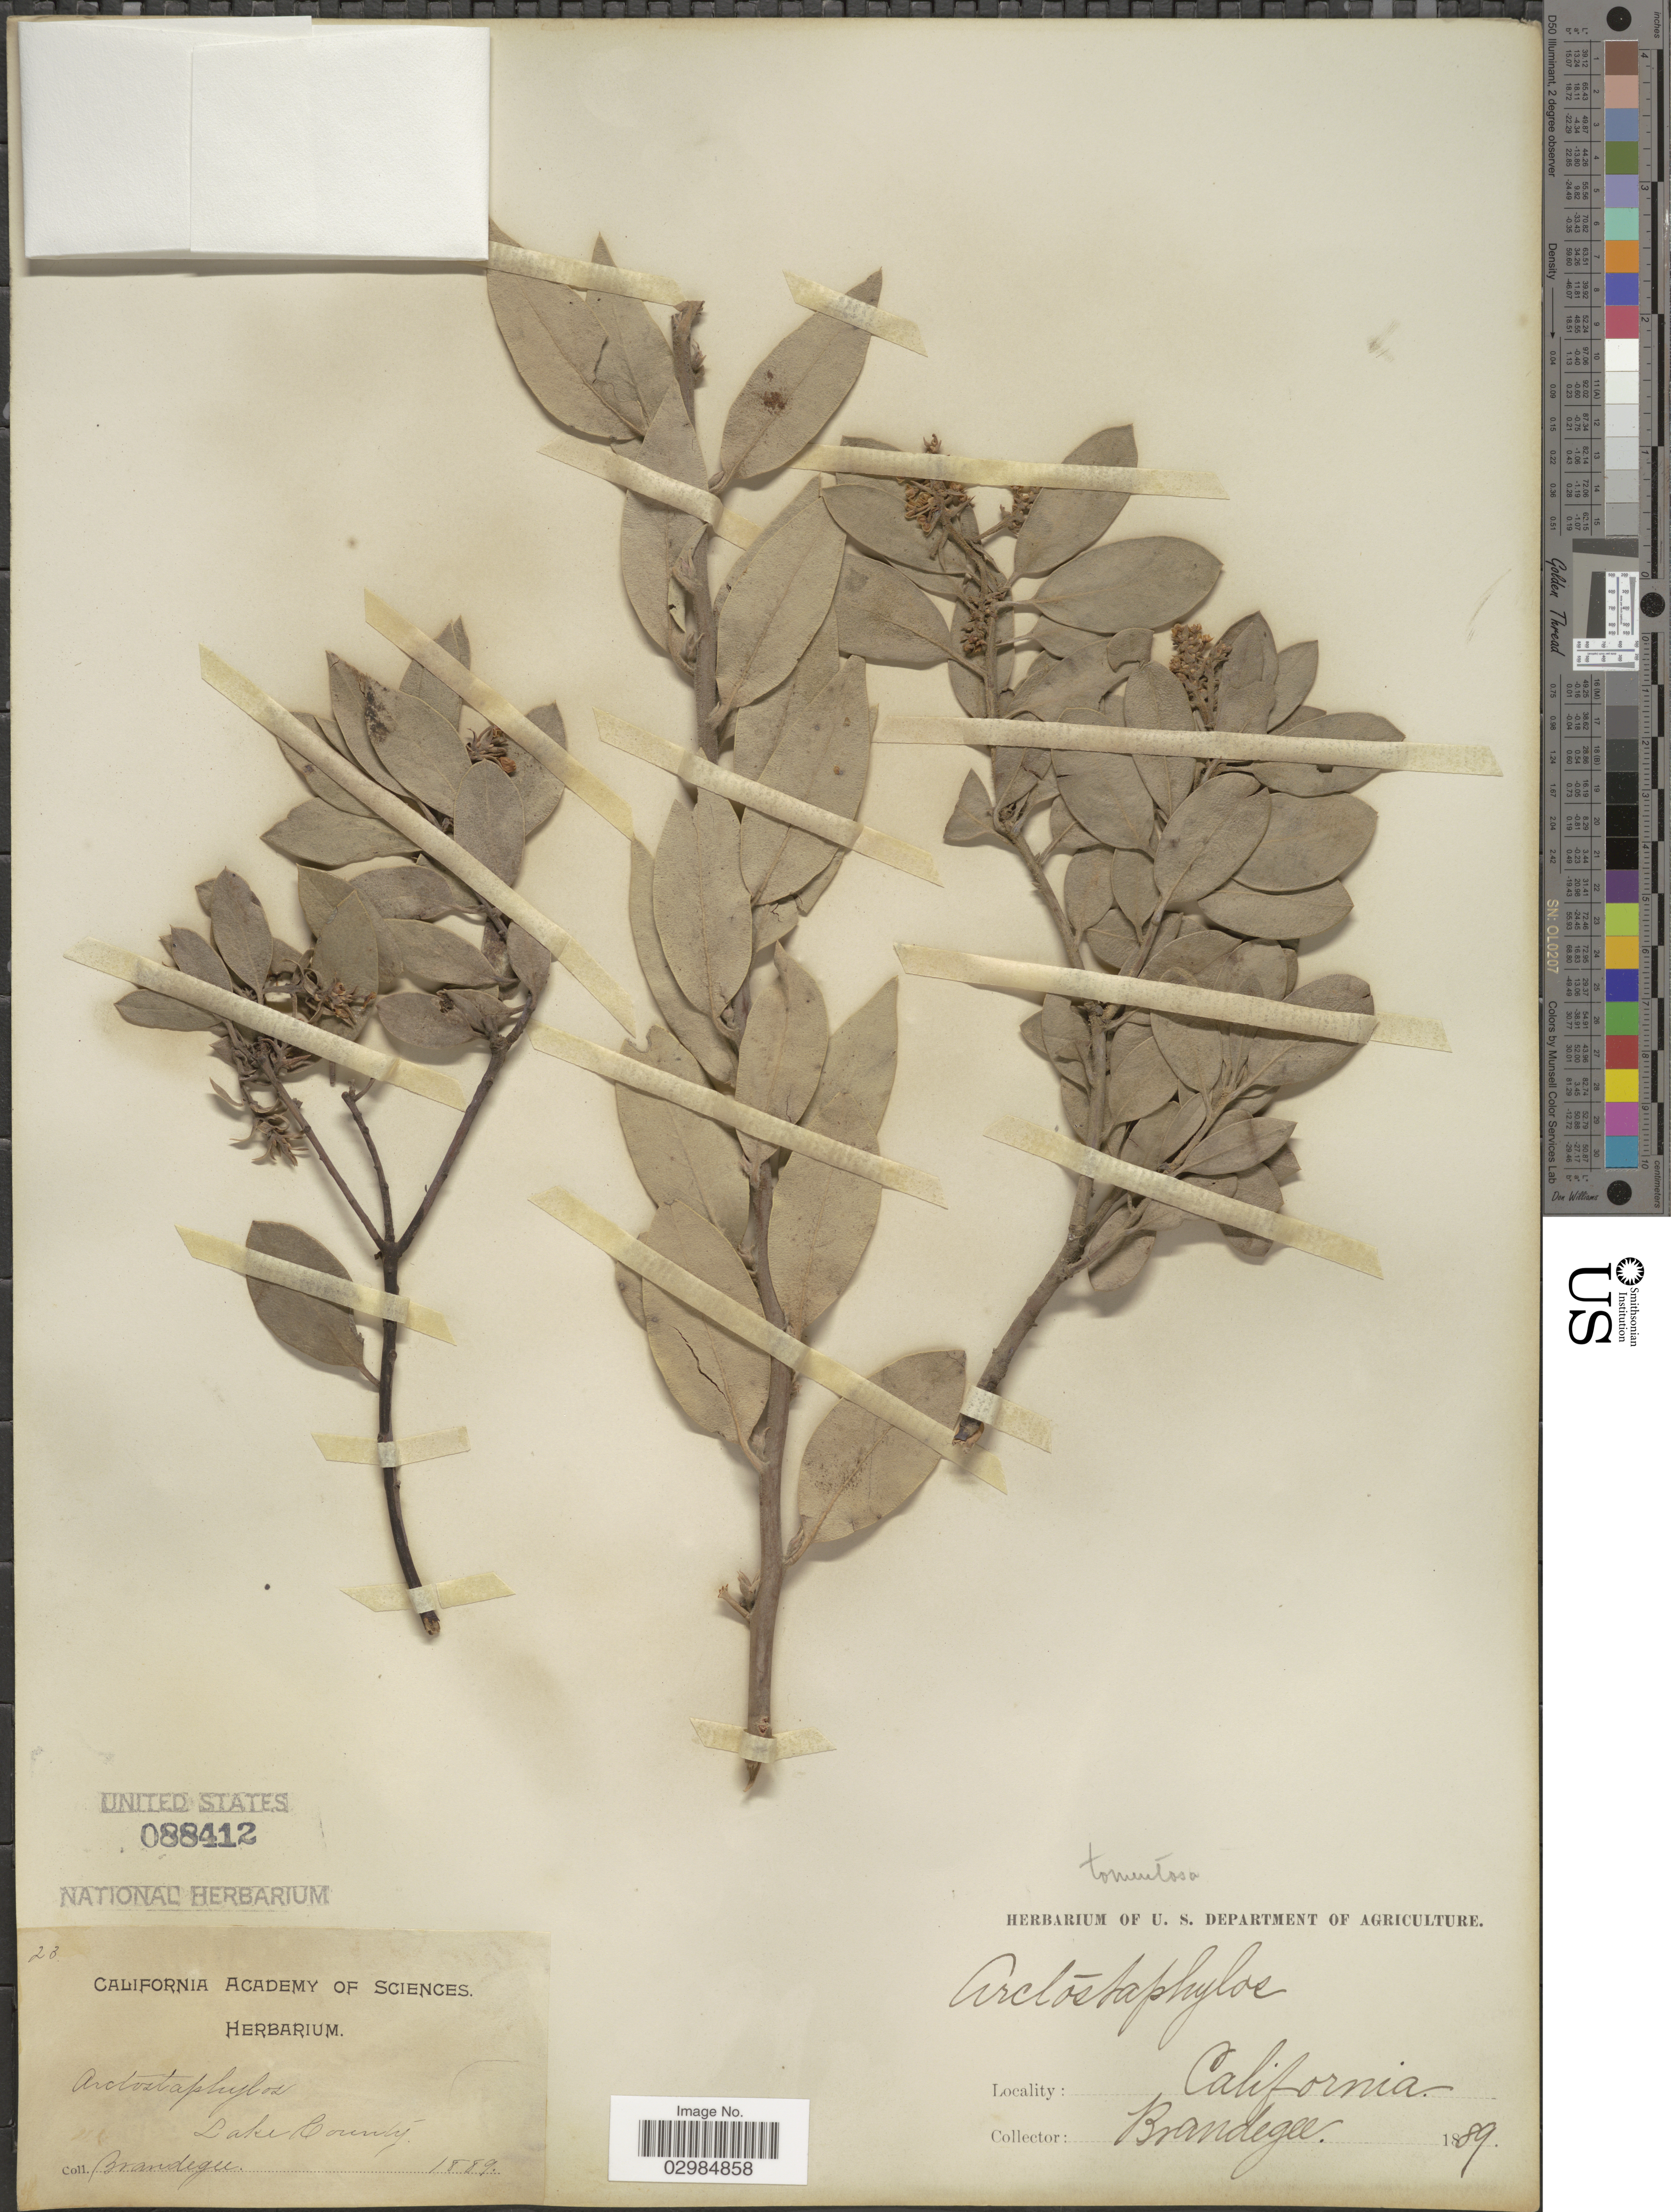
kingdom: Plantae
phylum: Tracheophyta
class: Magnoliopsida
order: Ericales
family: Ericaceae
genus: Arctostaphylos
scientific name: Arctostaphylos tomentosa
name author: (Pursh) Lindl.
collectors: -- Brandegee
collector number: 23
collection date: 1889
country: United States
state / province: California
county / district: Lake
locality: Lake County.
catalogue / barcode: US 88412